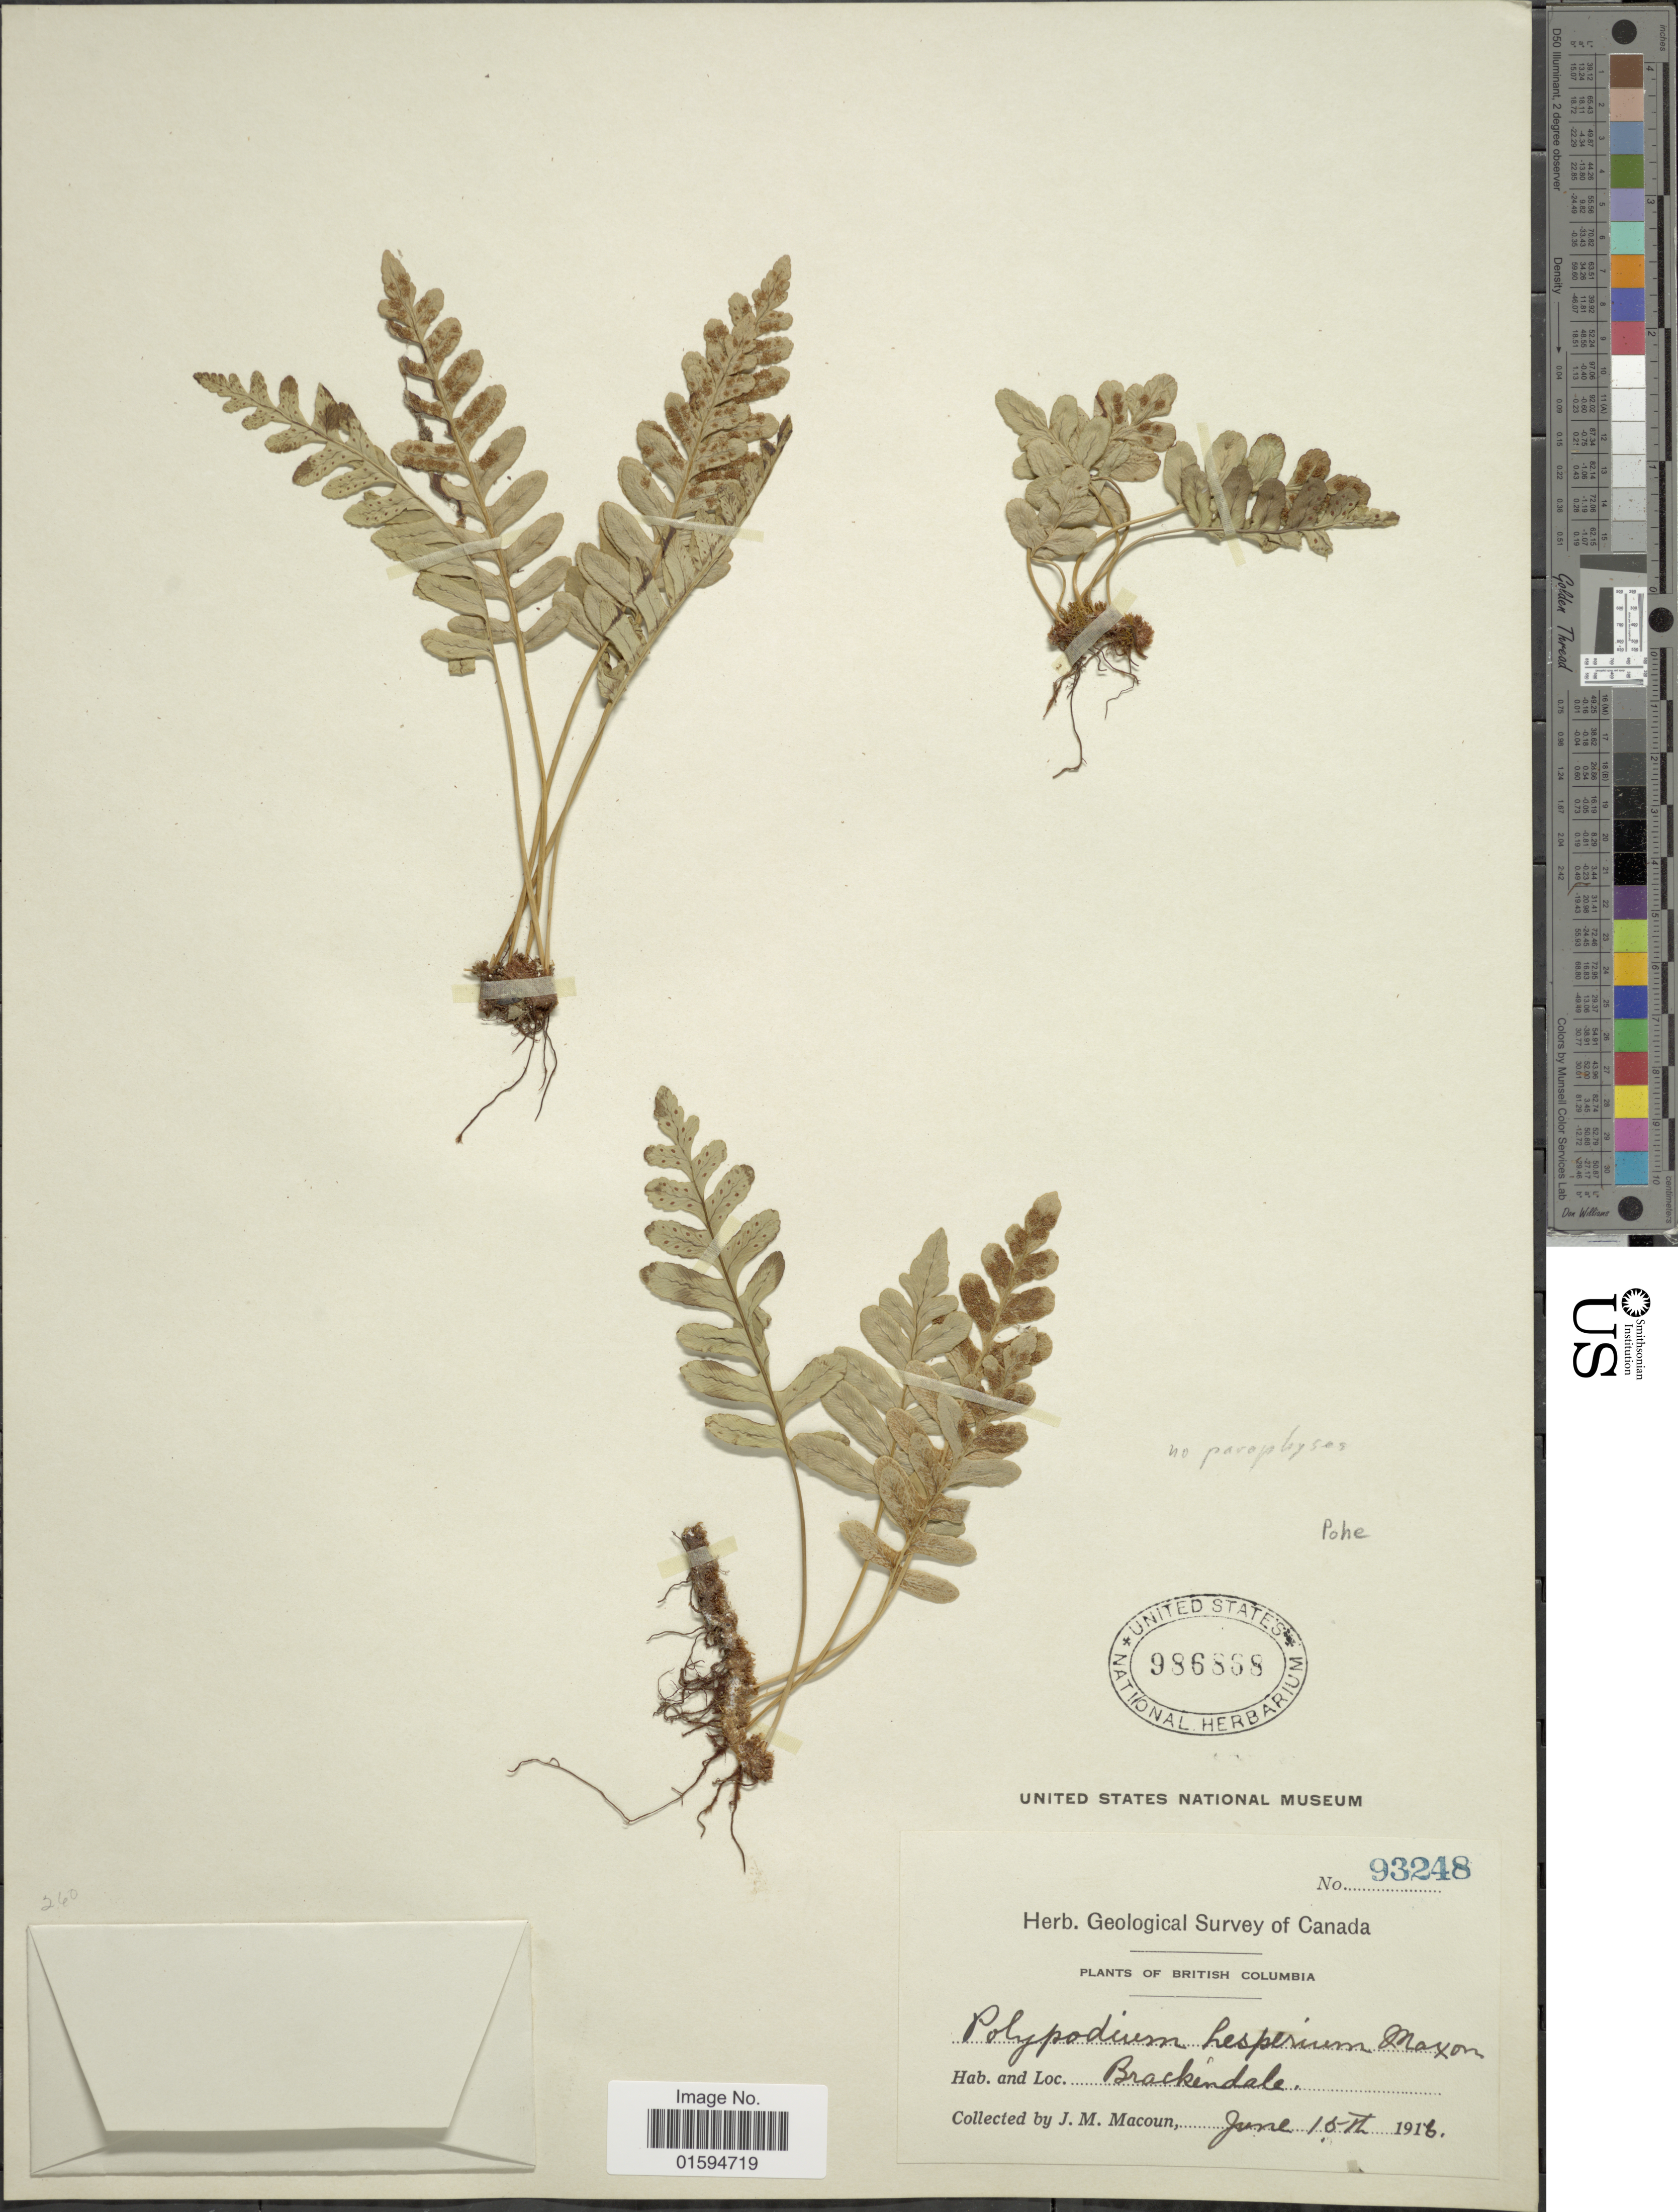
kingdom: Plantae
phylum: Tracheophyta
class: Polypodiopsida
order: Polypodiales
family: Polypodiaceae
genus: Polypodium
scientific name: Polypodium hesperium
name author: Maxon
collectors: J. M. Macoun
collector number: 93248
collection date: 1918-06-15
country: Canada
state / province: British Columbia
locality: Brackendale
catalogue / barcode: US 986888